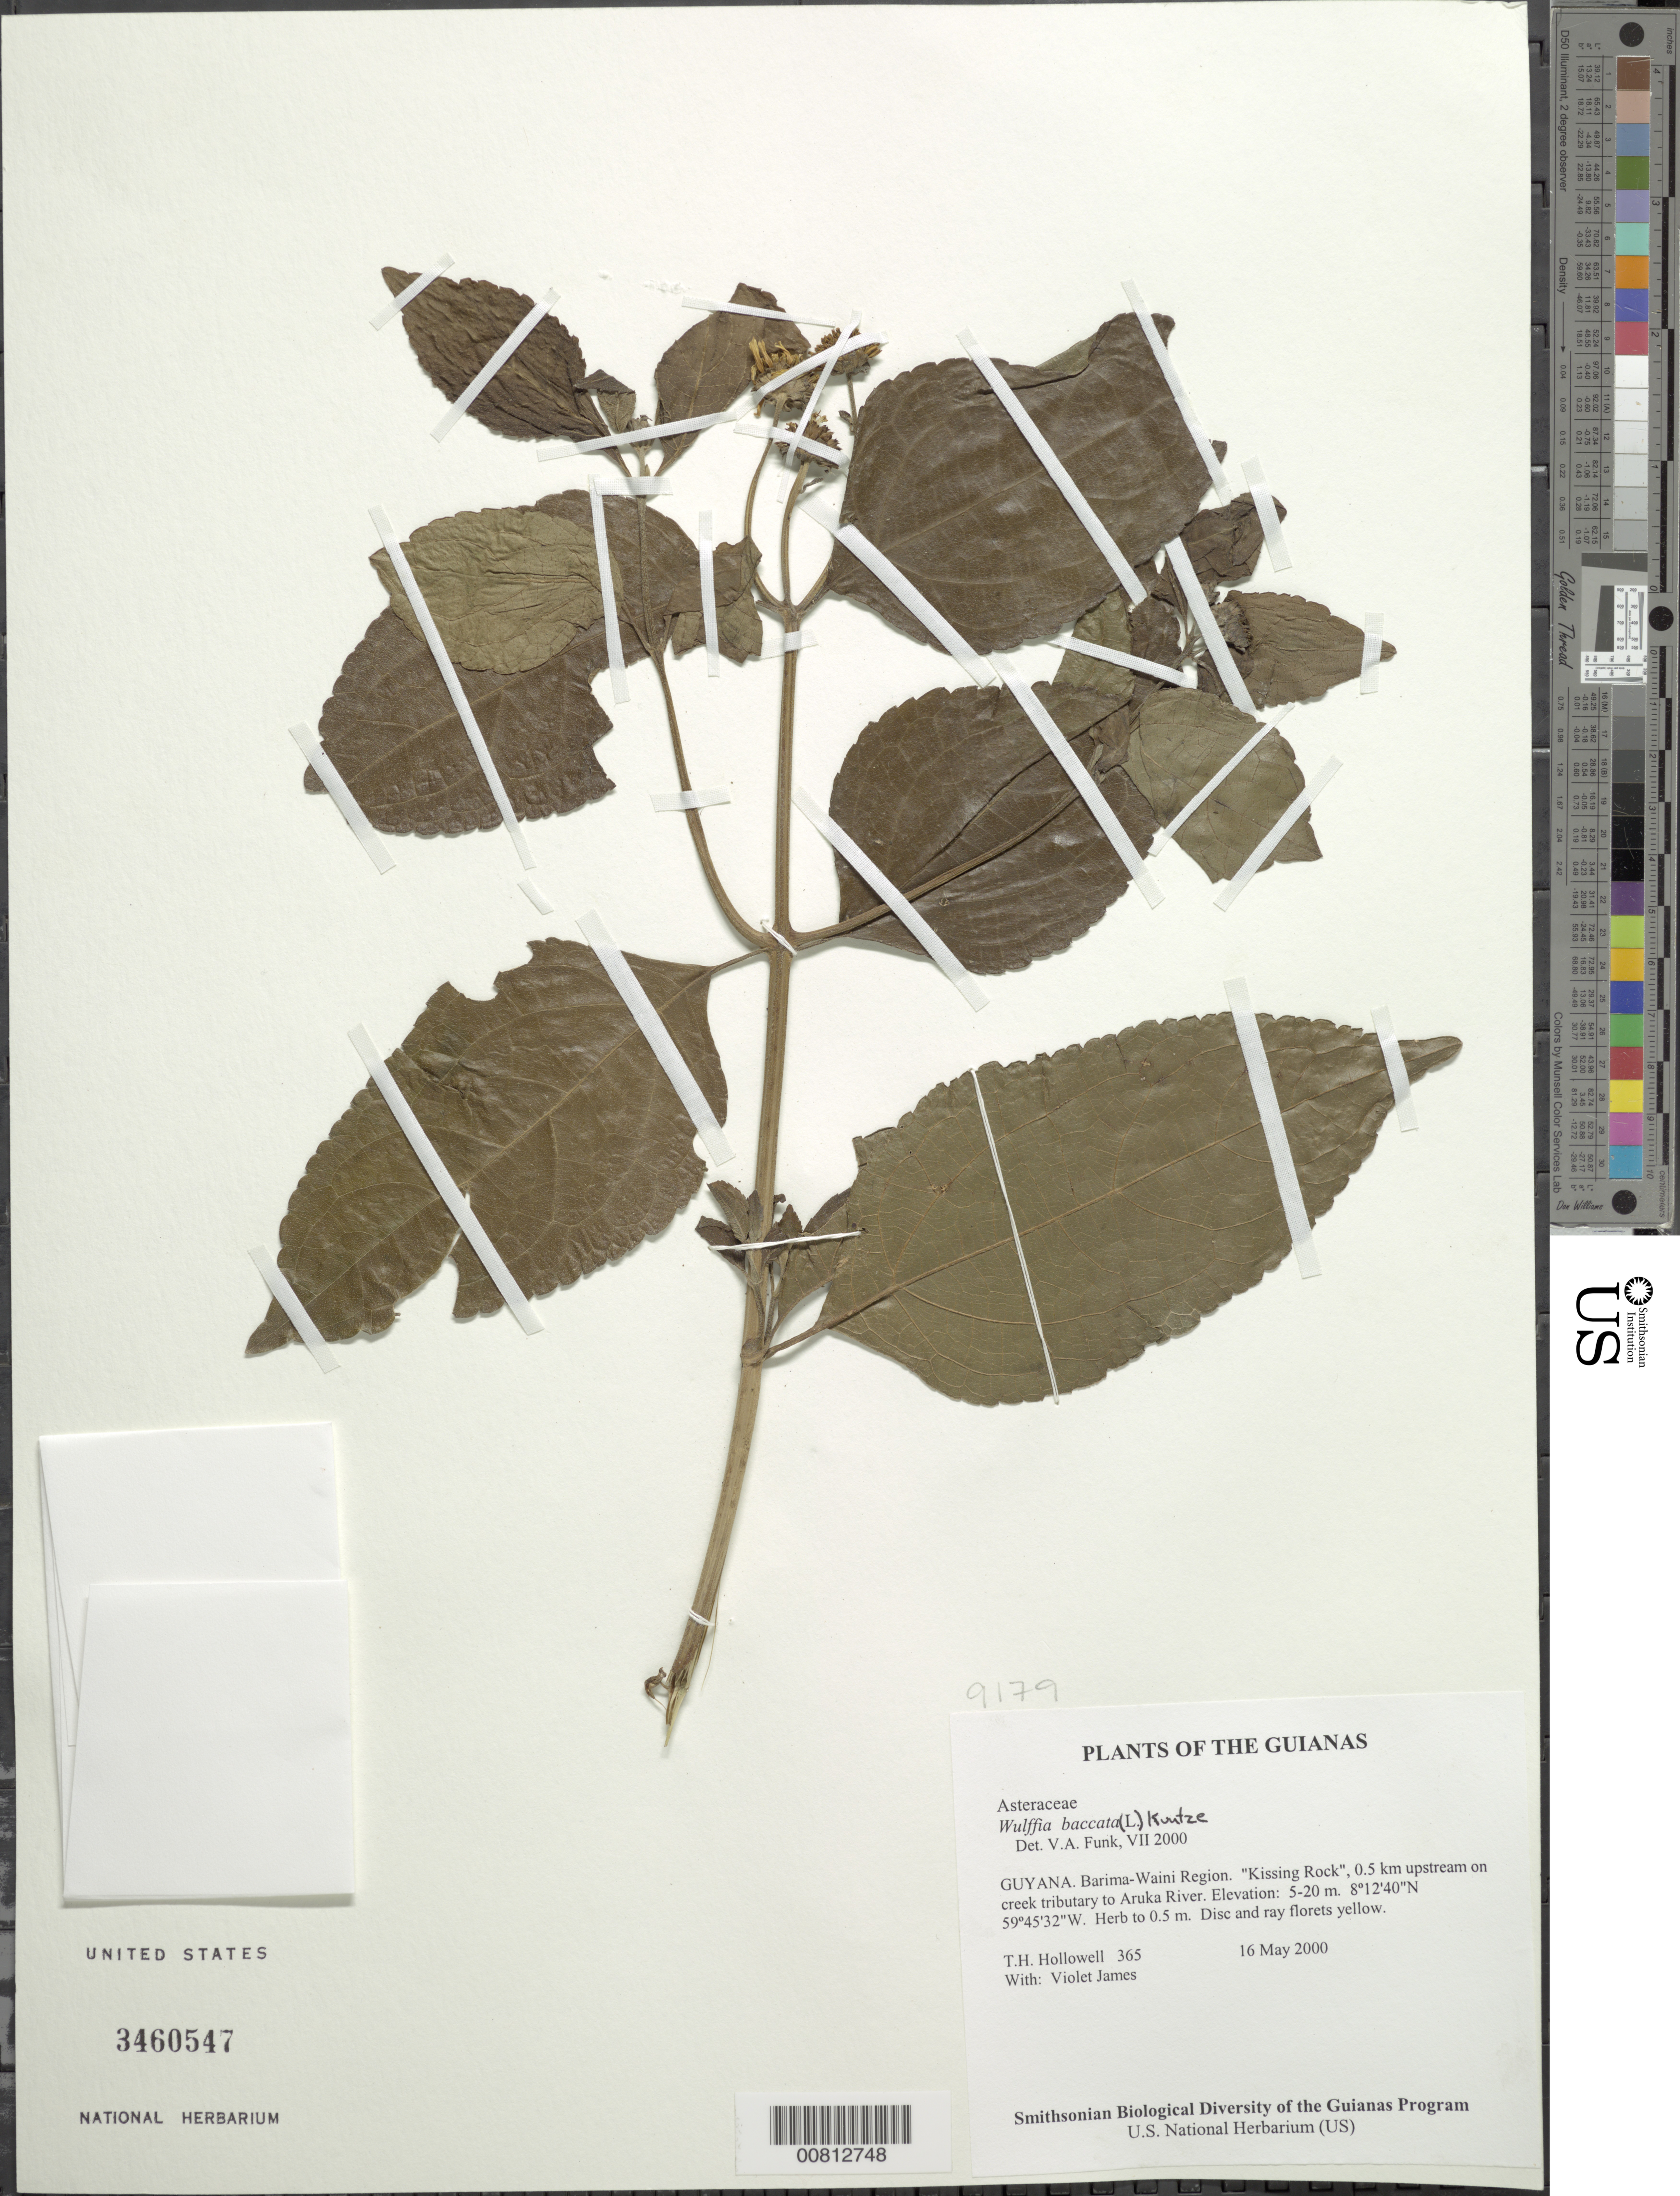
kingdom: Plantae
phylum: Tracheophyta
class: Magnoliopsida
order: Asterales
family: Asteraceae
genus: Wulffia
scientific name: Wulffia baccata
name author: (L. f.) Kuntze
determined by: Funk, Vicki A., (BOT), Smithsonian Institution - National Museum of Natural History (UNITED STATES)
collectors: T. Hollowell & V. James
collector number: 365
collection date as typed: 16 May 2000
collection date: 2000-05-16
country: Guyana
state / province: Barima-Waini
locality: "Kissing Rock", 0.5 km upstream on creek tributary to Aruka River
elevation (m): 5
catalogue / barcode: US 3460547